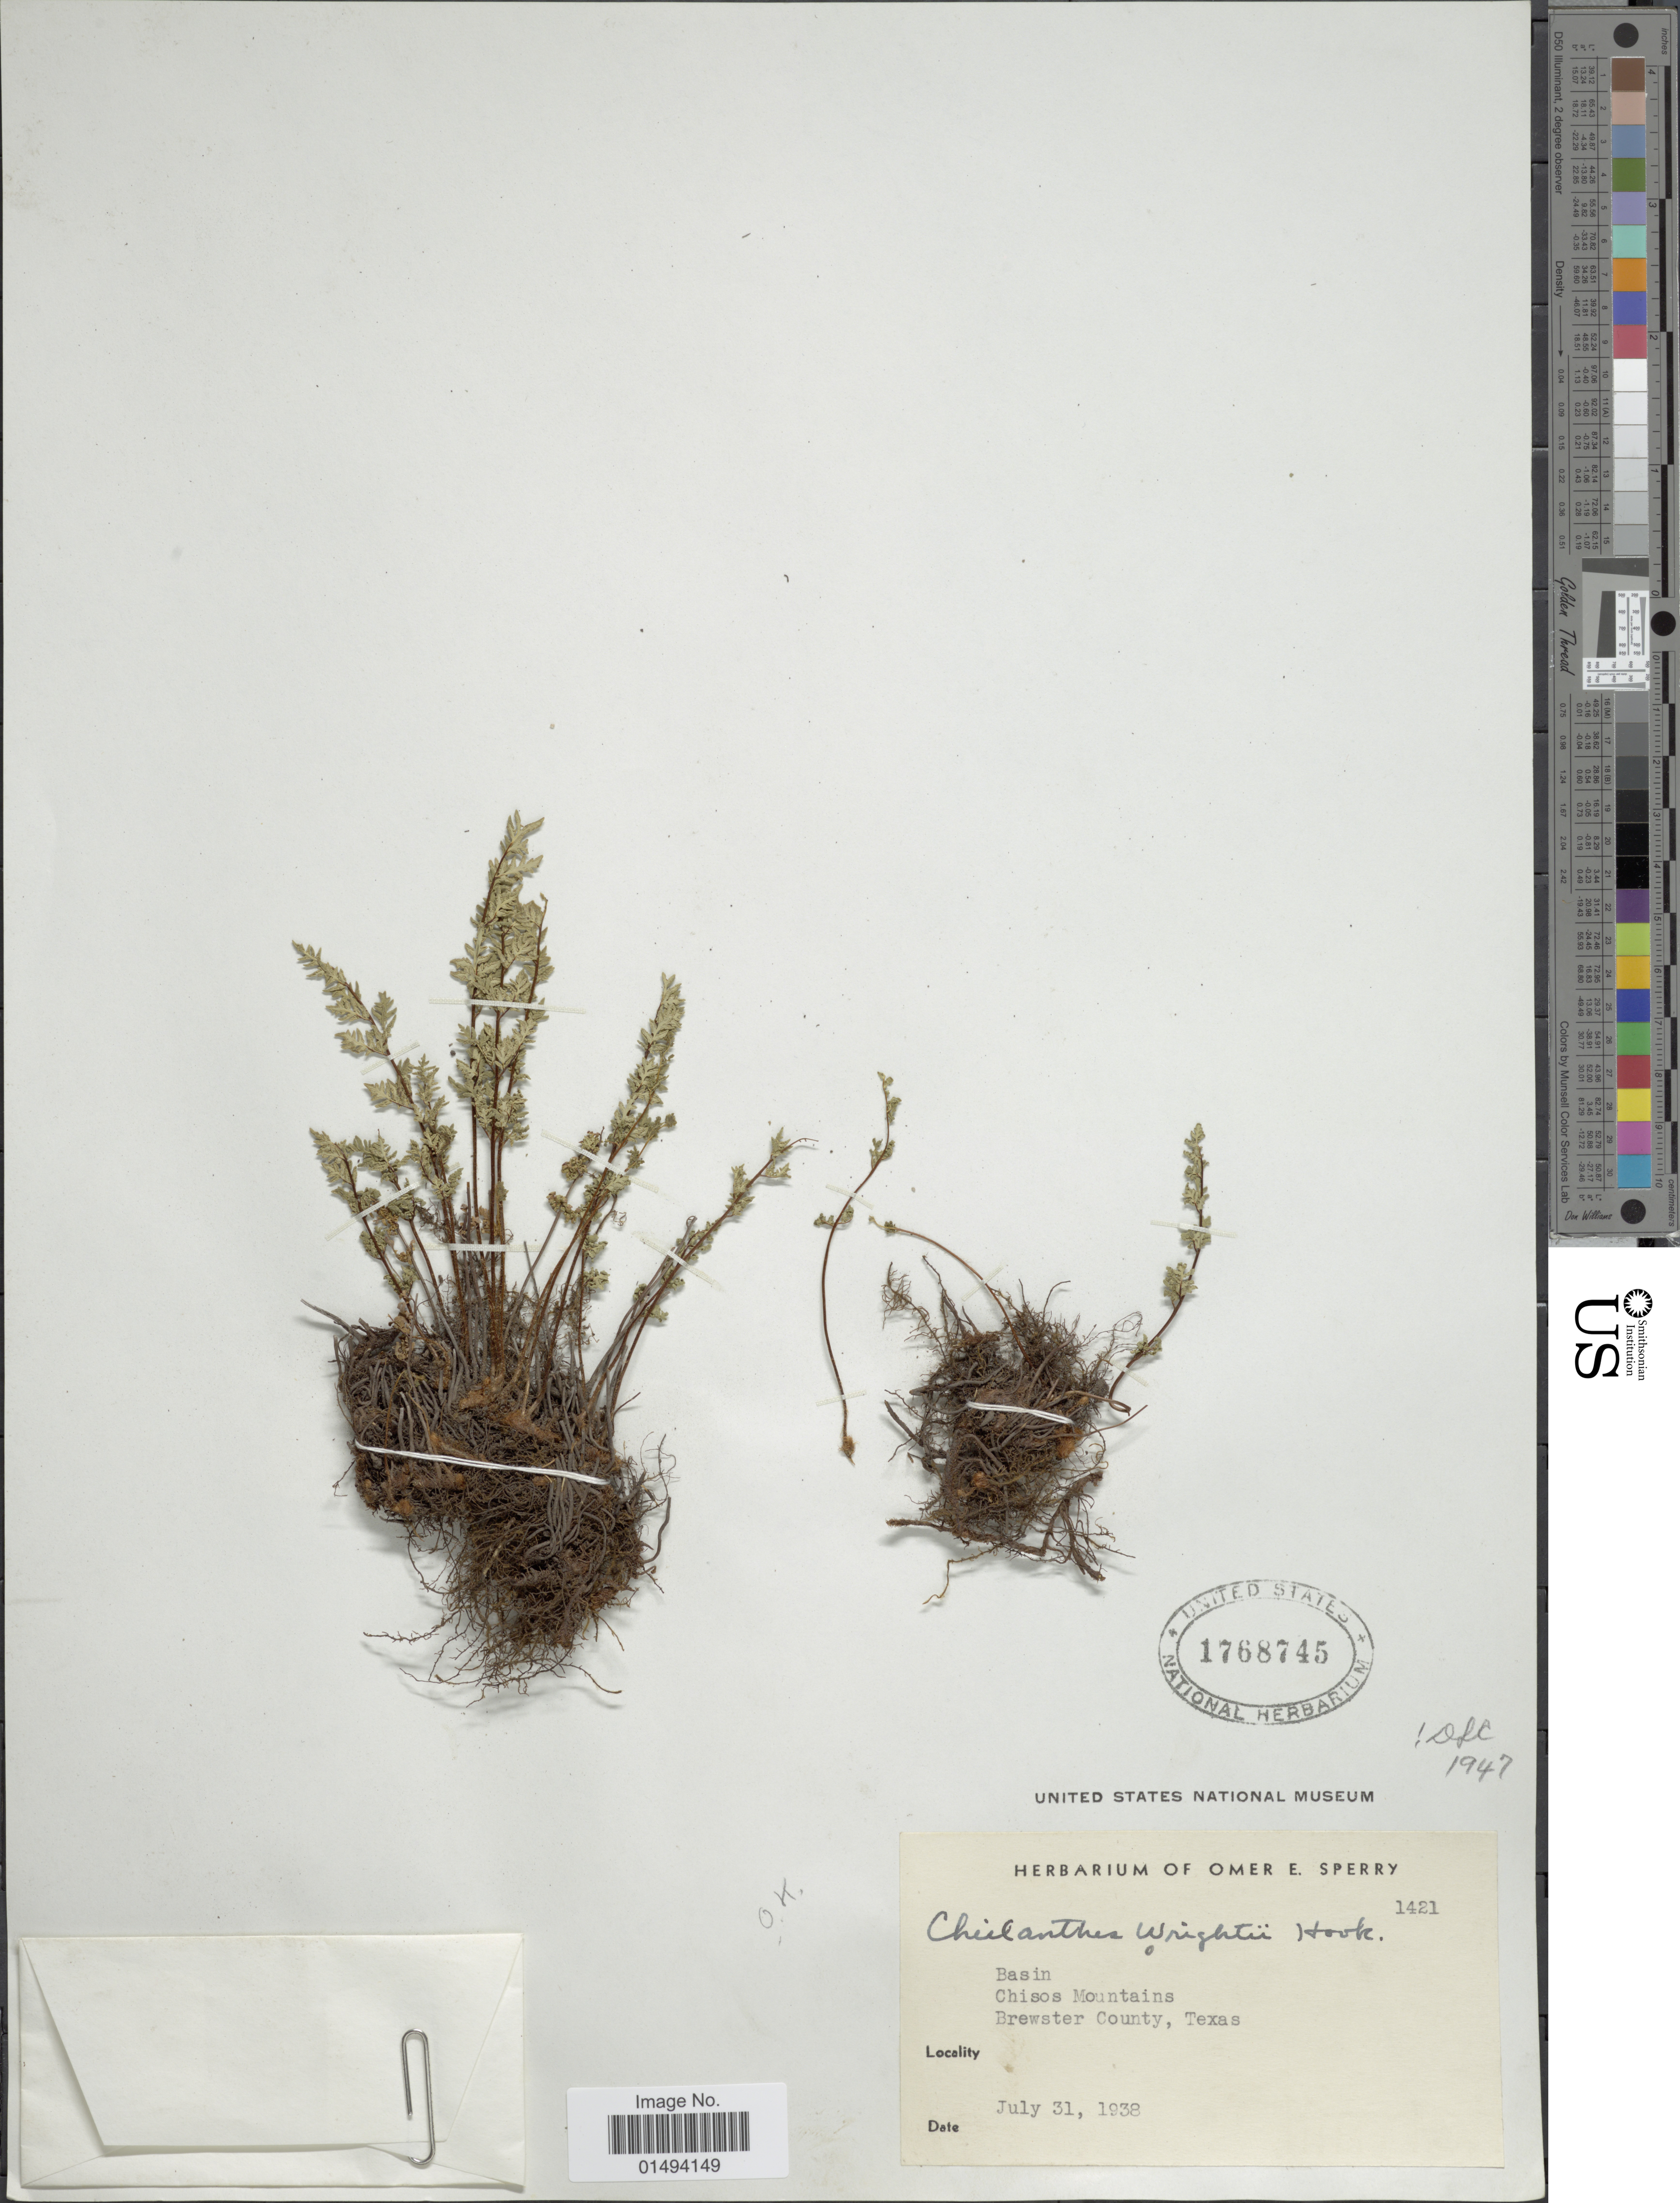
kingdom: Plantae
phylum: Tracheophyta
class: Polypodiopsida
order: Polypodiales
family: Pteridaceae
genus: Myriopteris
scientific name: Myriopteris wrightii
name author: (Hook.) Grusz & Windham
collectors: ex. herb. Omer E. Sperry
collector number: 1421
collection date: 1938-07-31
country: United States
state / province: Texas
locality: Basin, Chisos Mountains, Brewster County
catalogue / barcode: US 1768745